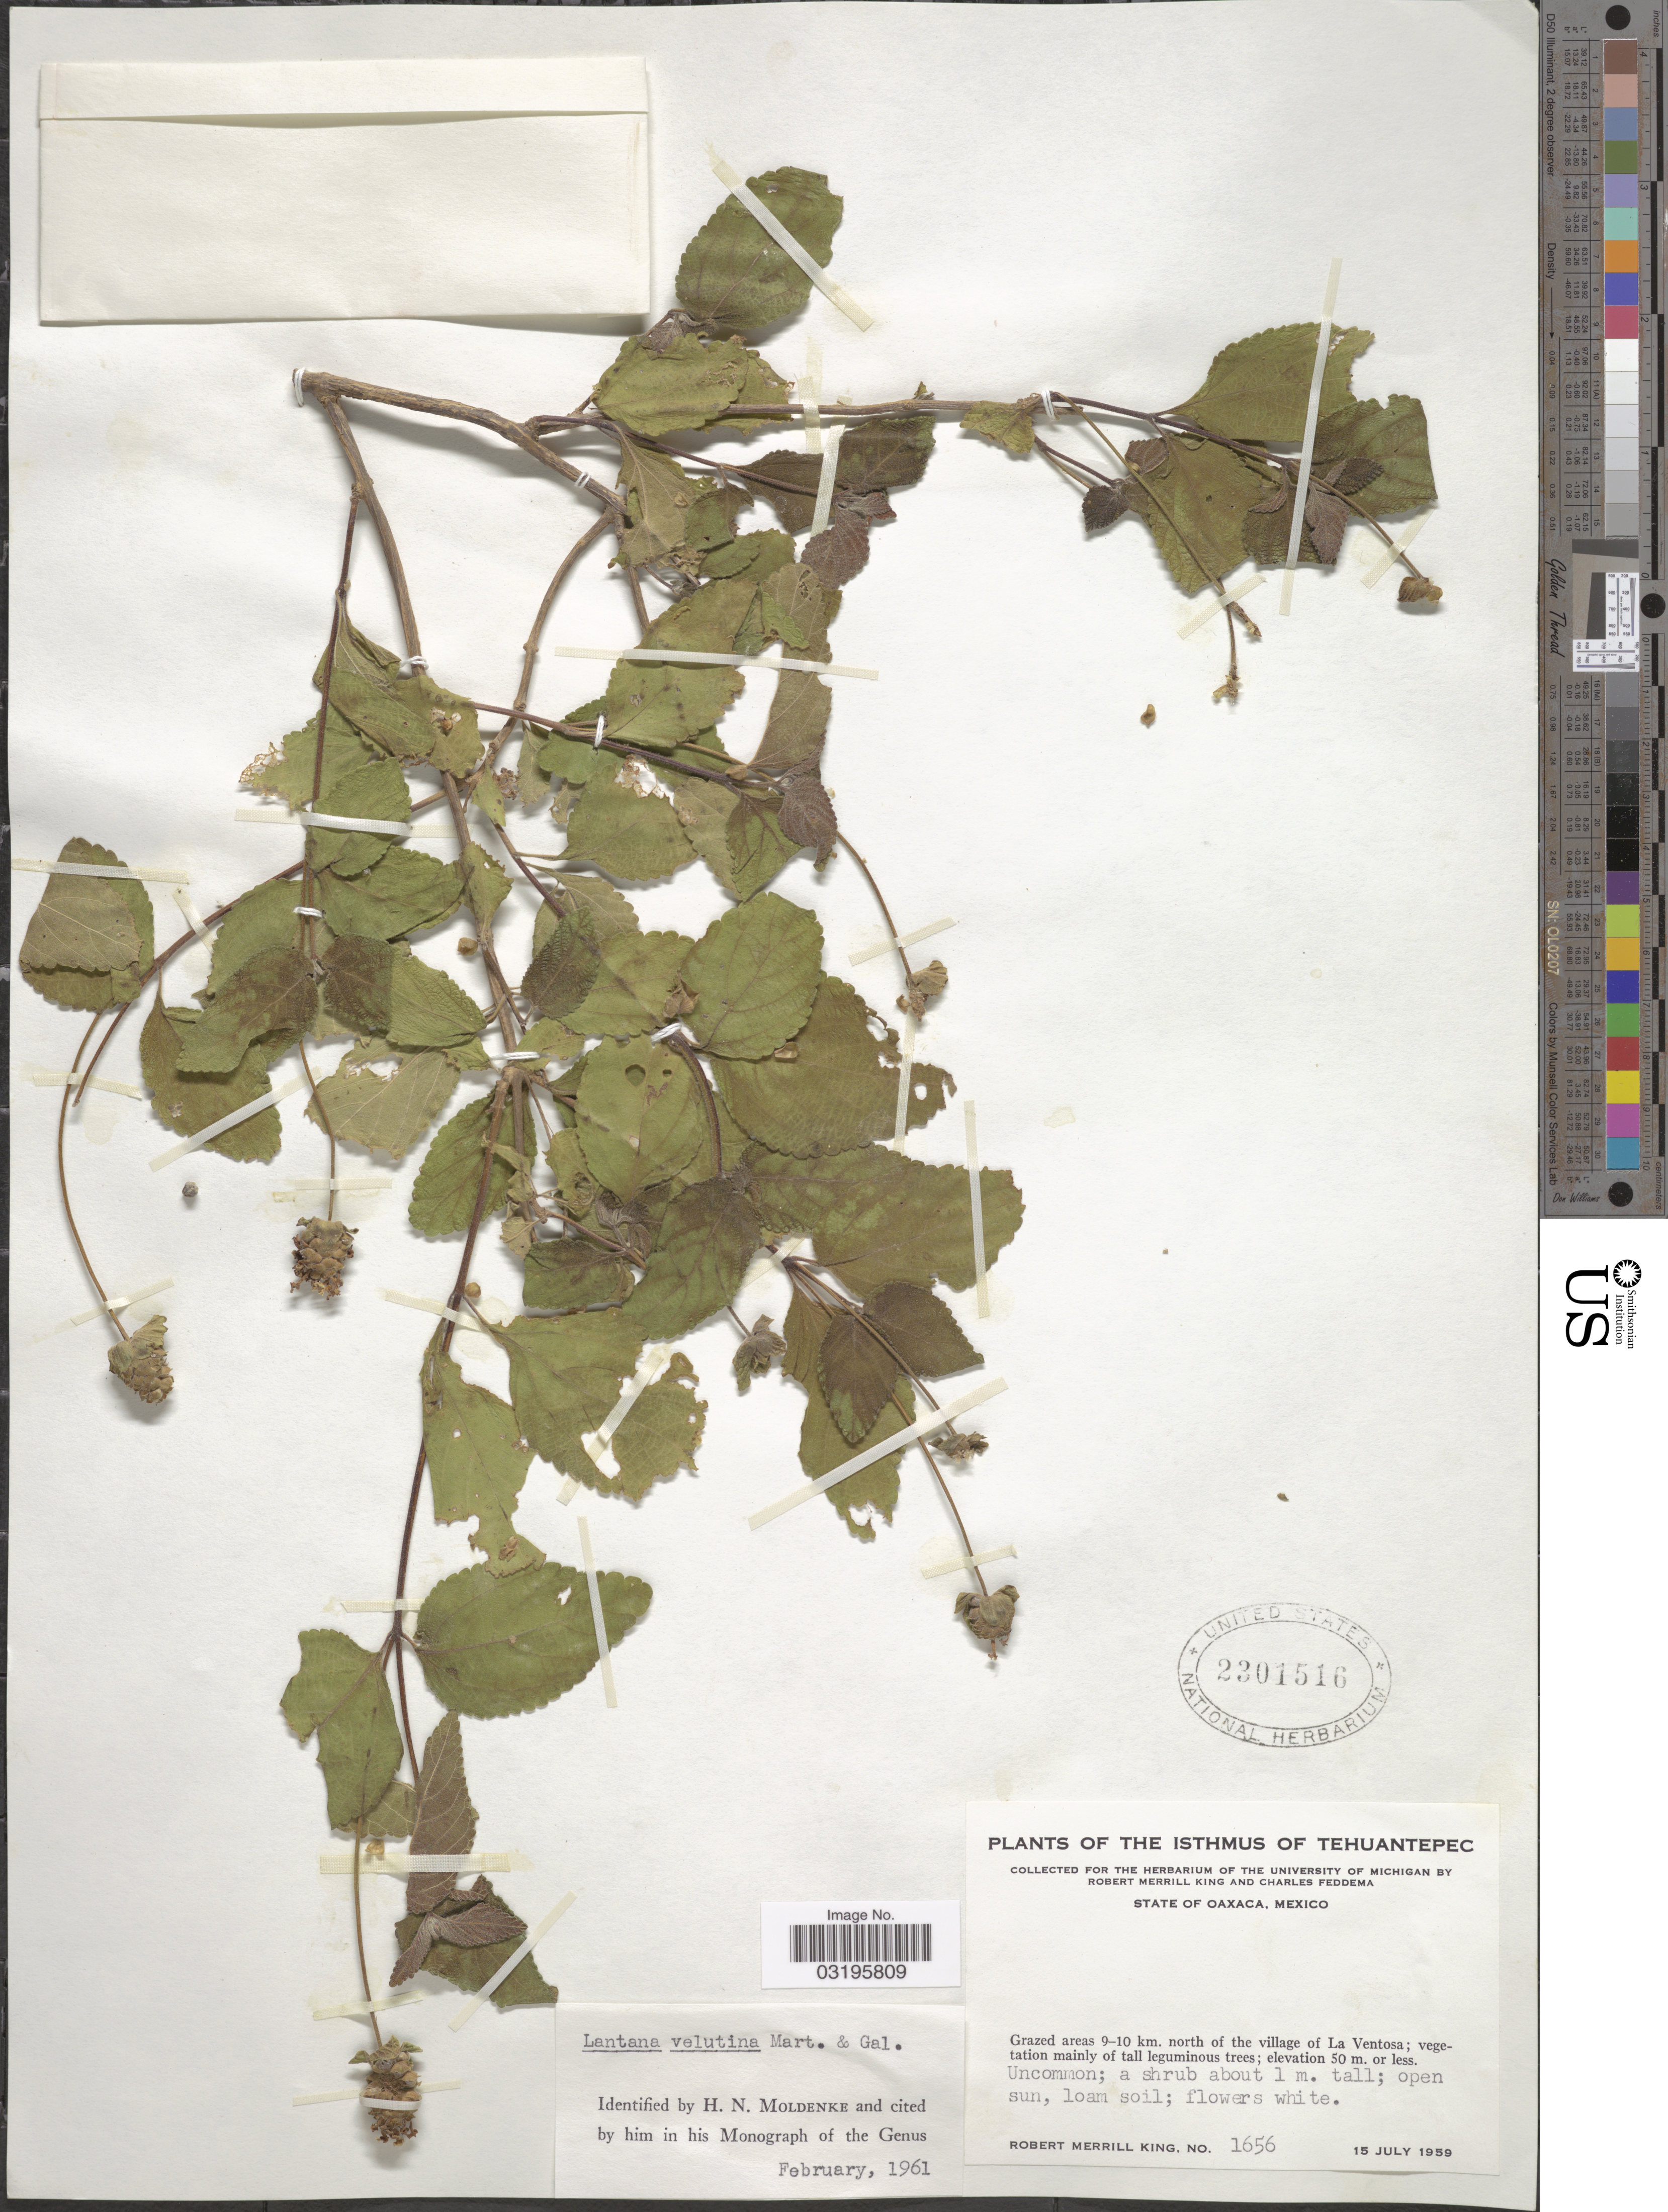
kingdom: Plantae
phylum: Tracheophyta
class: Magnoliopsida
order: Lamiales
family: Verbenaceae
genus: Lantana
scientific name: Lantana velutina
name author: M. Martens & Galeotti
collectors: R. M. King & C. Feddema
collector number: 1656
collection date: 1959-07-15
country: Mexico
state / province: Oaxaca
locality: Isthmus of Tehuantepec. Grazed areas 9-10 km. north of the village of La Ventosa.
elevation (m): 50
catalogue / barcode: US 2301516